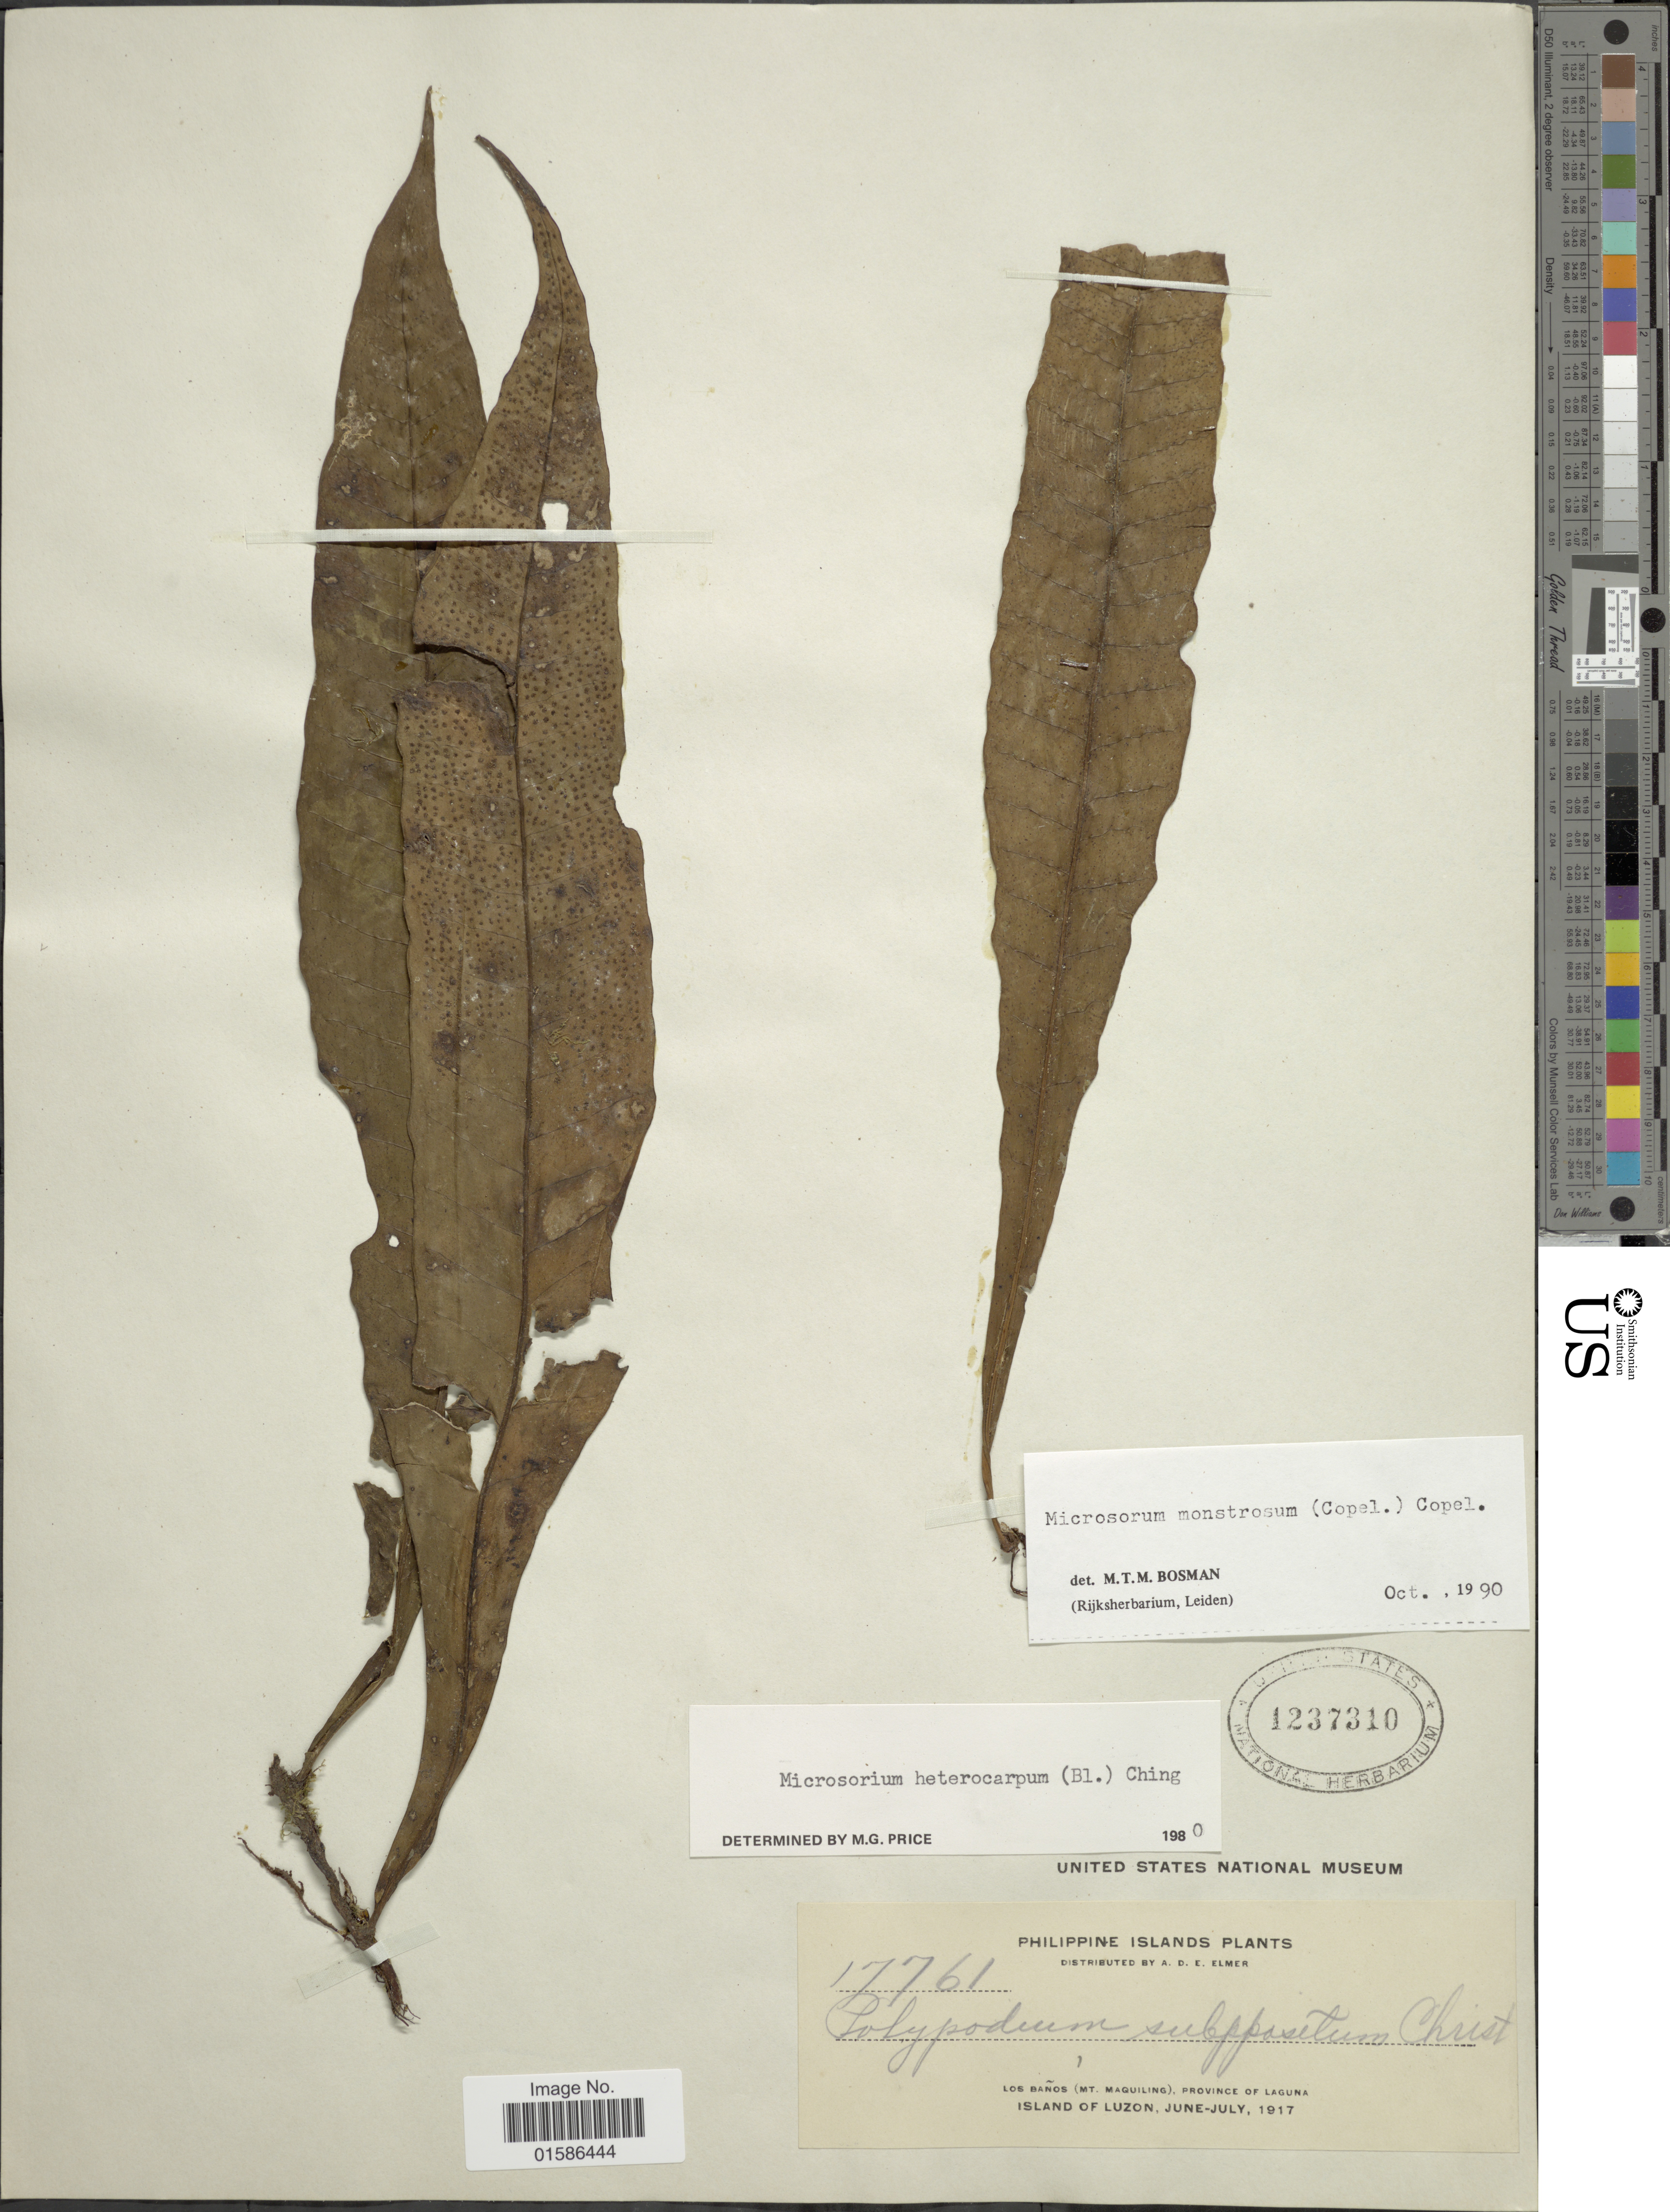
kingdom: Plantae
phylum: Tracheophyta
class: Polypodiopsida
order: Polypodiales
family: Polypodiaceae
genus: Microsorum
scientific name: Microsorum monstrosum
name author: (Copel.) Copel.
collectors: A. D. E. Elmer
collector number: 17761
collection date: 1917-06/1917-07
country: Philippines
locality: Philippine Islands, Los Baños (Mt Maquiling), Province of Laguna, Island of Luzon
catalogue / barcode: US 1237310